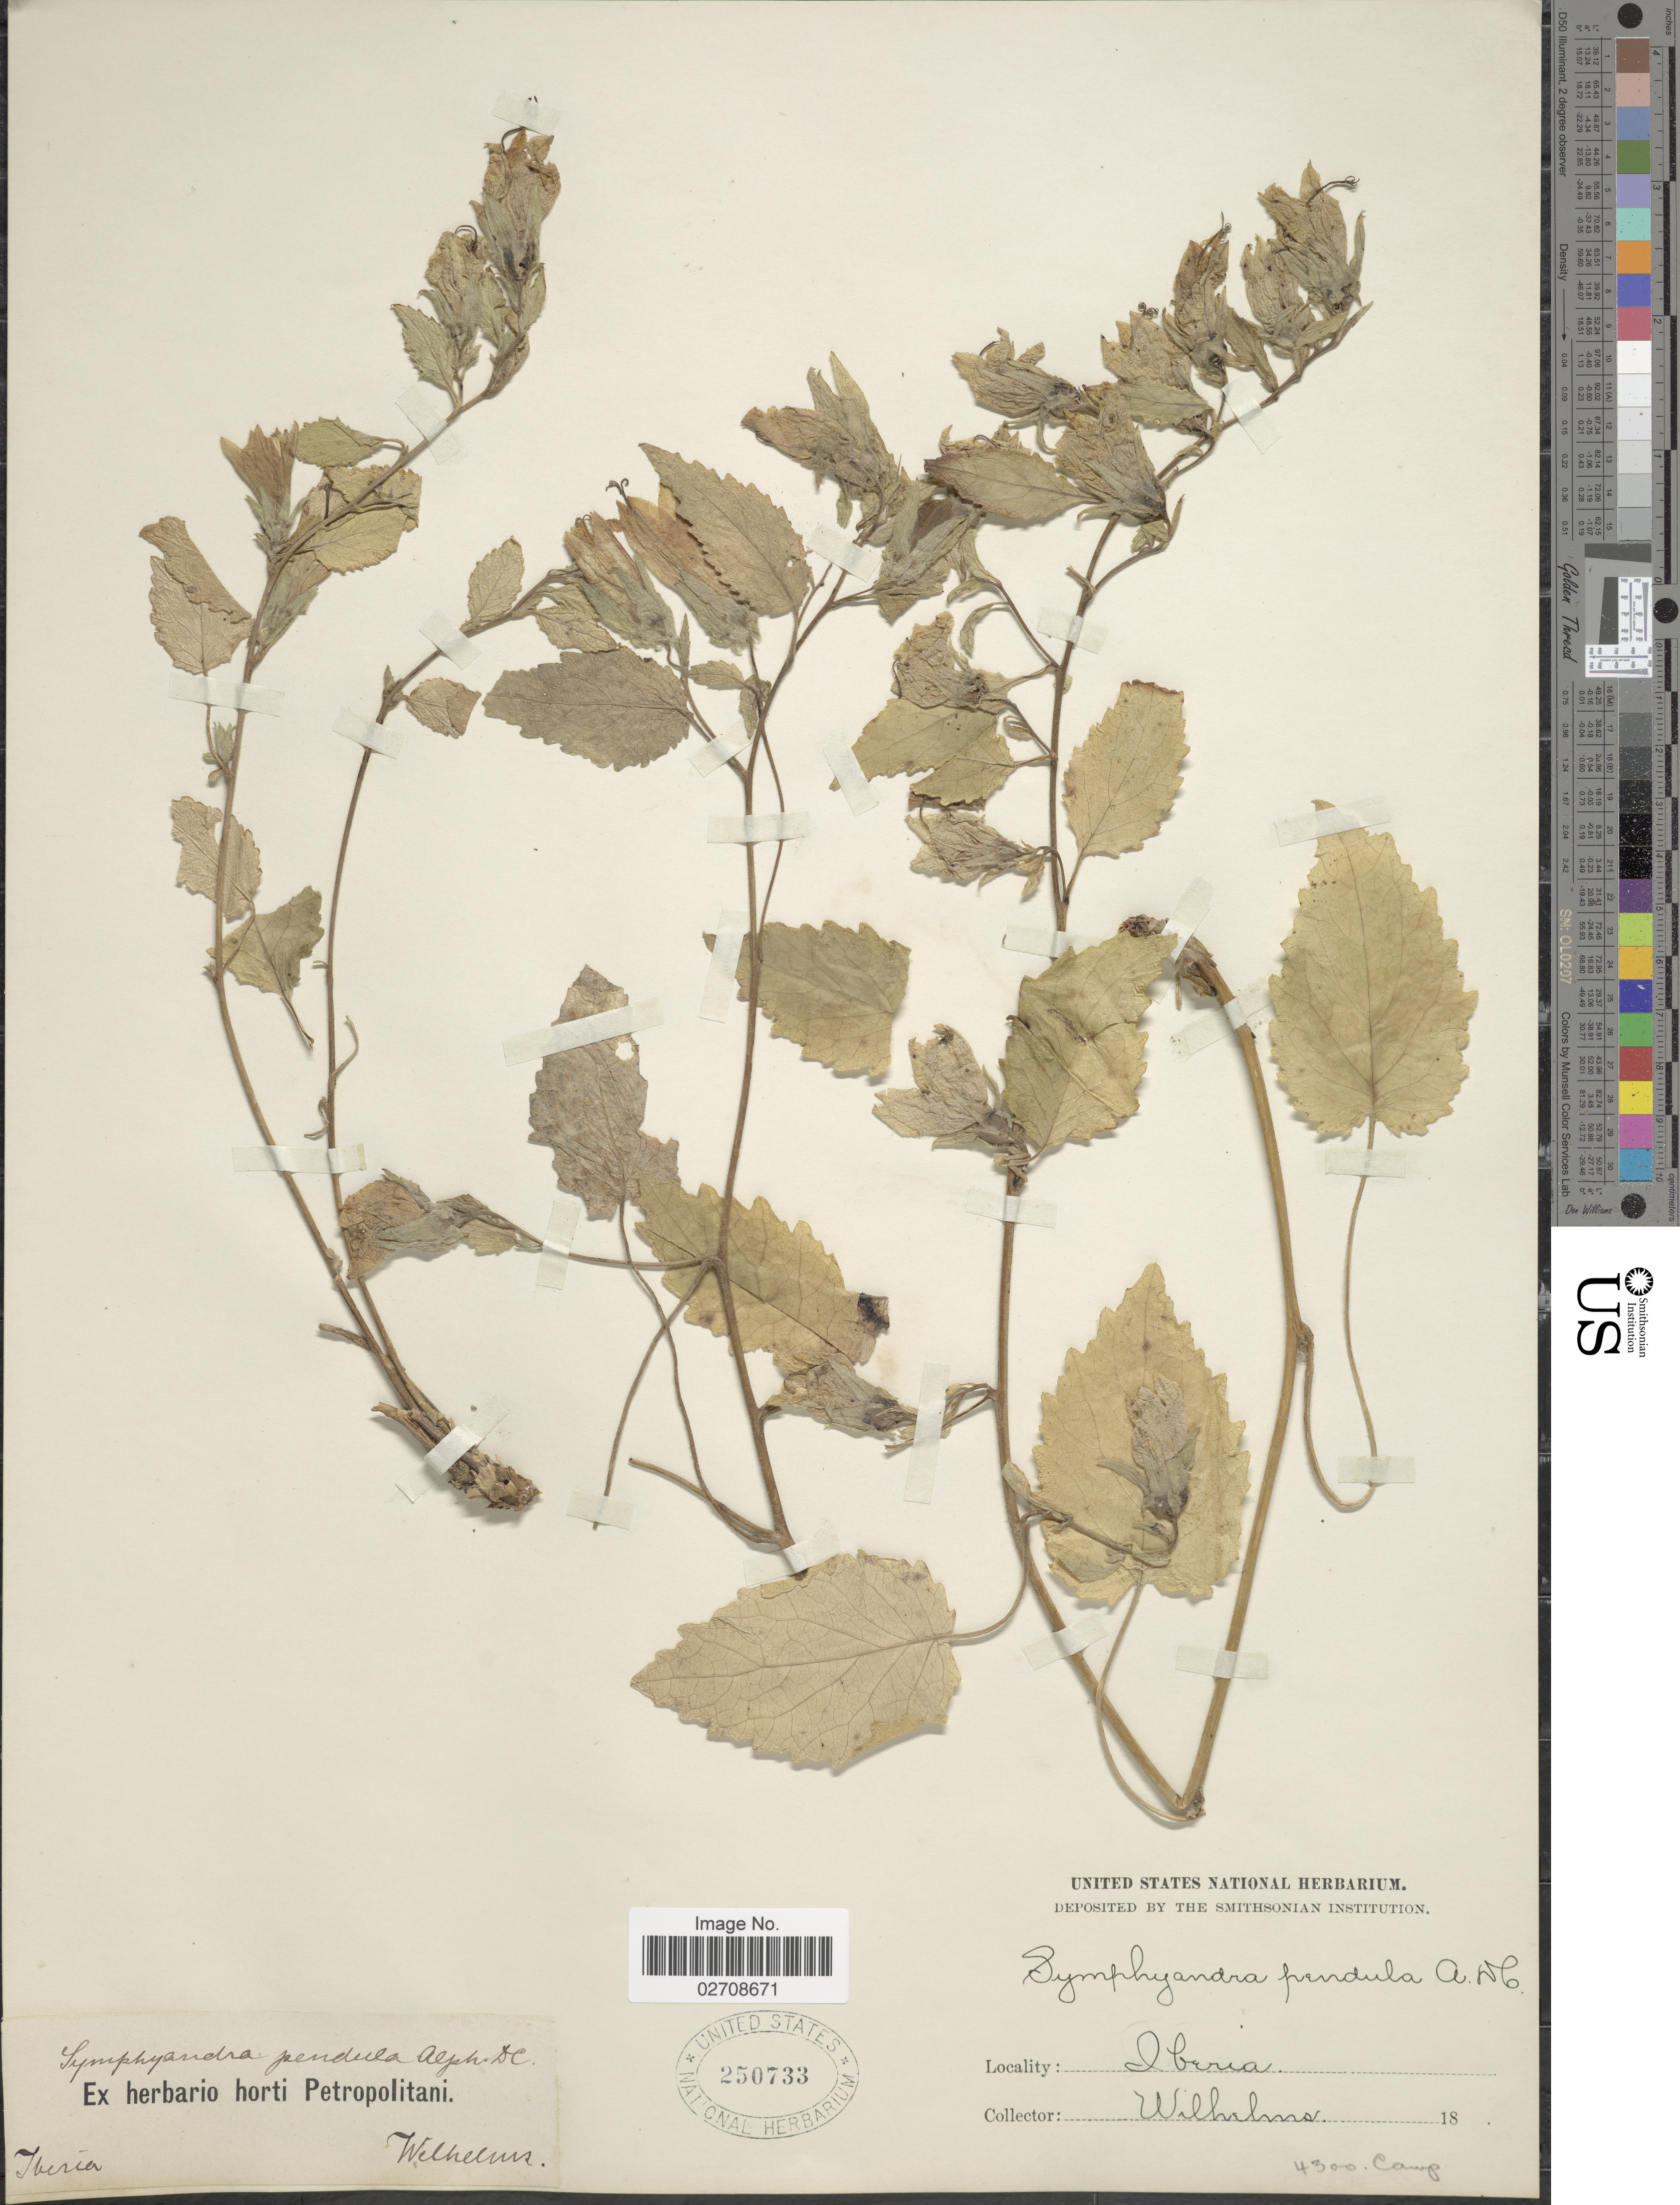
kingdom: Plantae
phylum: Tracheophyta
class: Magnoliopsida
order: Asterales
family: Campanulaceae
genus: Symphyandra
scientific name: Symphyandra pendula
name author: (M. Bieb.) A. DC.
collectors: C. Wilhelms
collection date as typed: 18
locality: Iberia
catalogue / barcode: US 250733